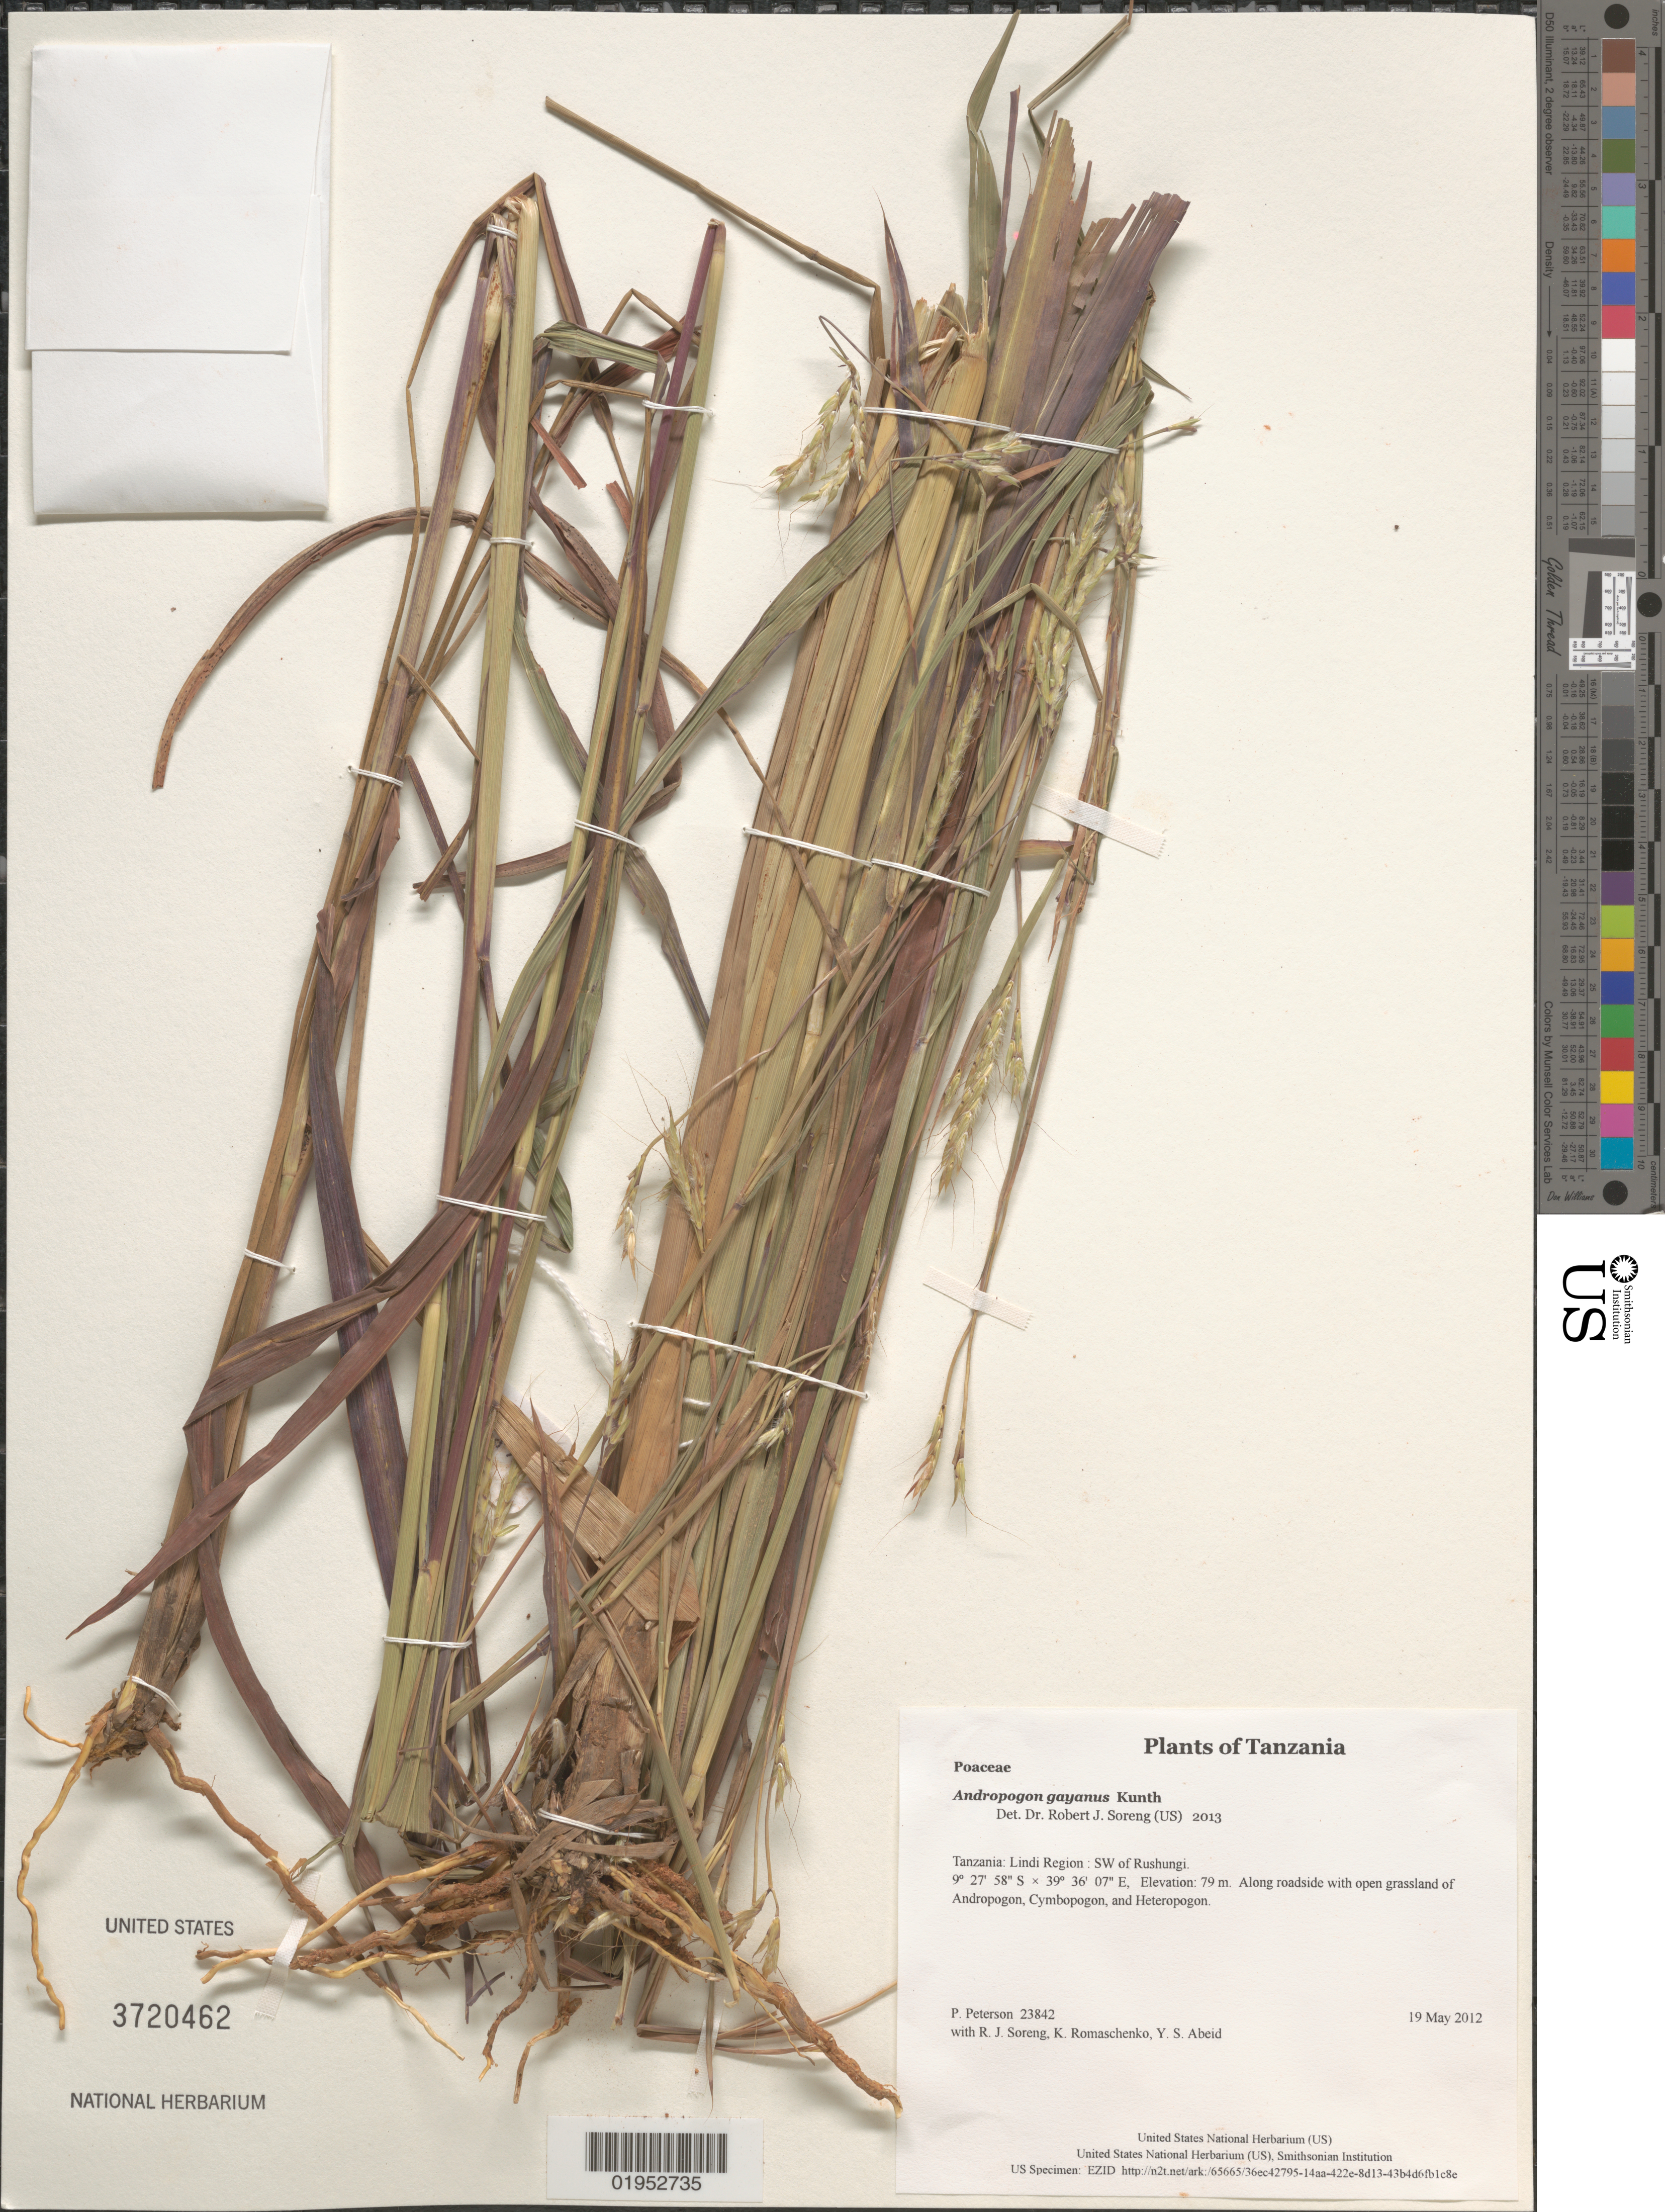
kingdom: Plantae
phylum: Tracheophyta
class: Liliopsida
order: Poales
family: Poaceae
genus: Andropogon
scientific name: Andropogon gayanus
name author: Kunth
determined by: Soreng, Robert J., Research Associate (BOT), Smithsonian Institution - National Museum of Natural History (UNITED STATES)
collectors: P. M. Peterson, R. J. Soreng, K. Romaschenko & Y. Abeid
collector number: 23842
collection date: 2012-05-19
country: Tanzania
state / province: Lindi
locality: SW of Rushungi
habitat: Along roadside with open grassland of Andropogon, Cymbopogon, and Heteropogon.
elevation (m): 79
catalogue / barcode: US 3720462